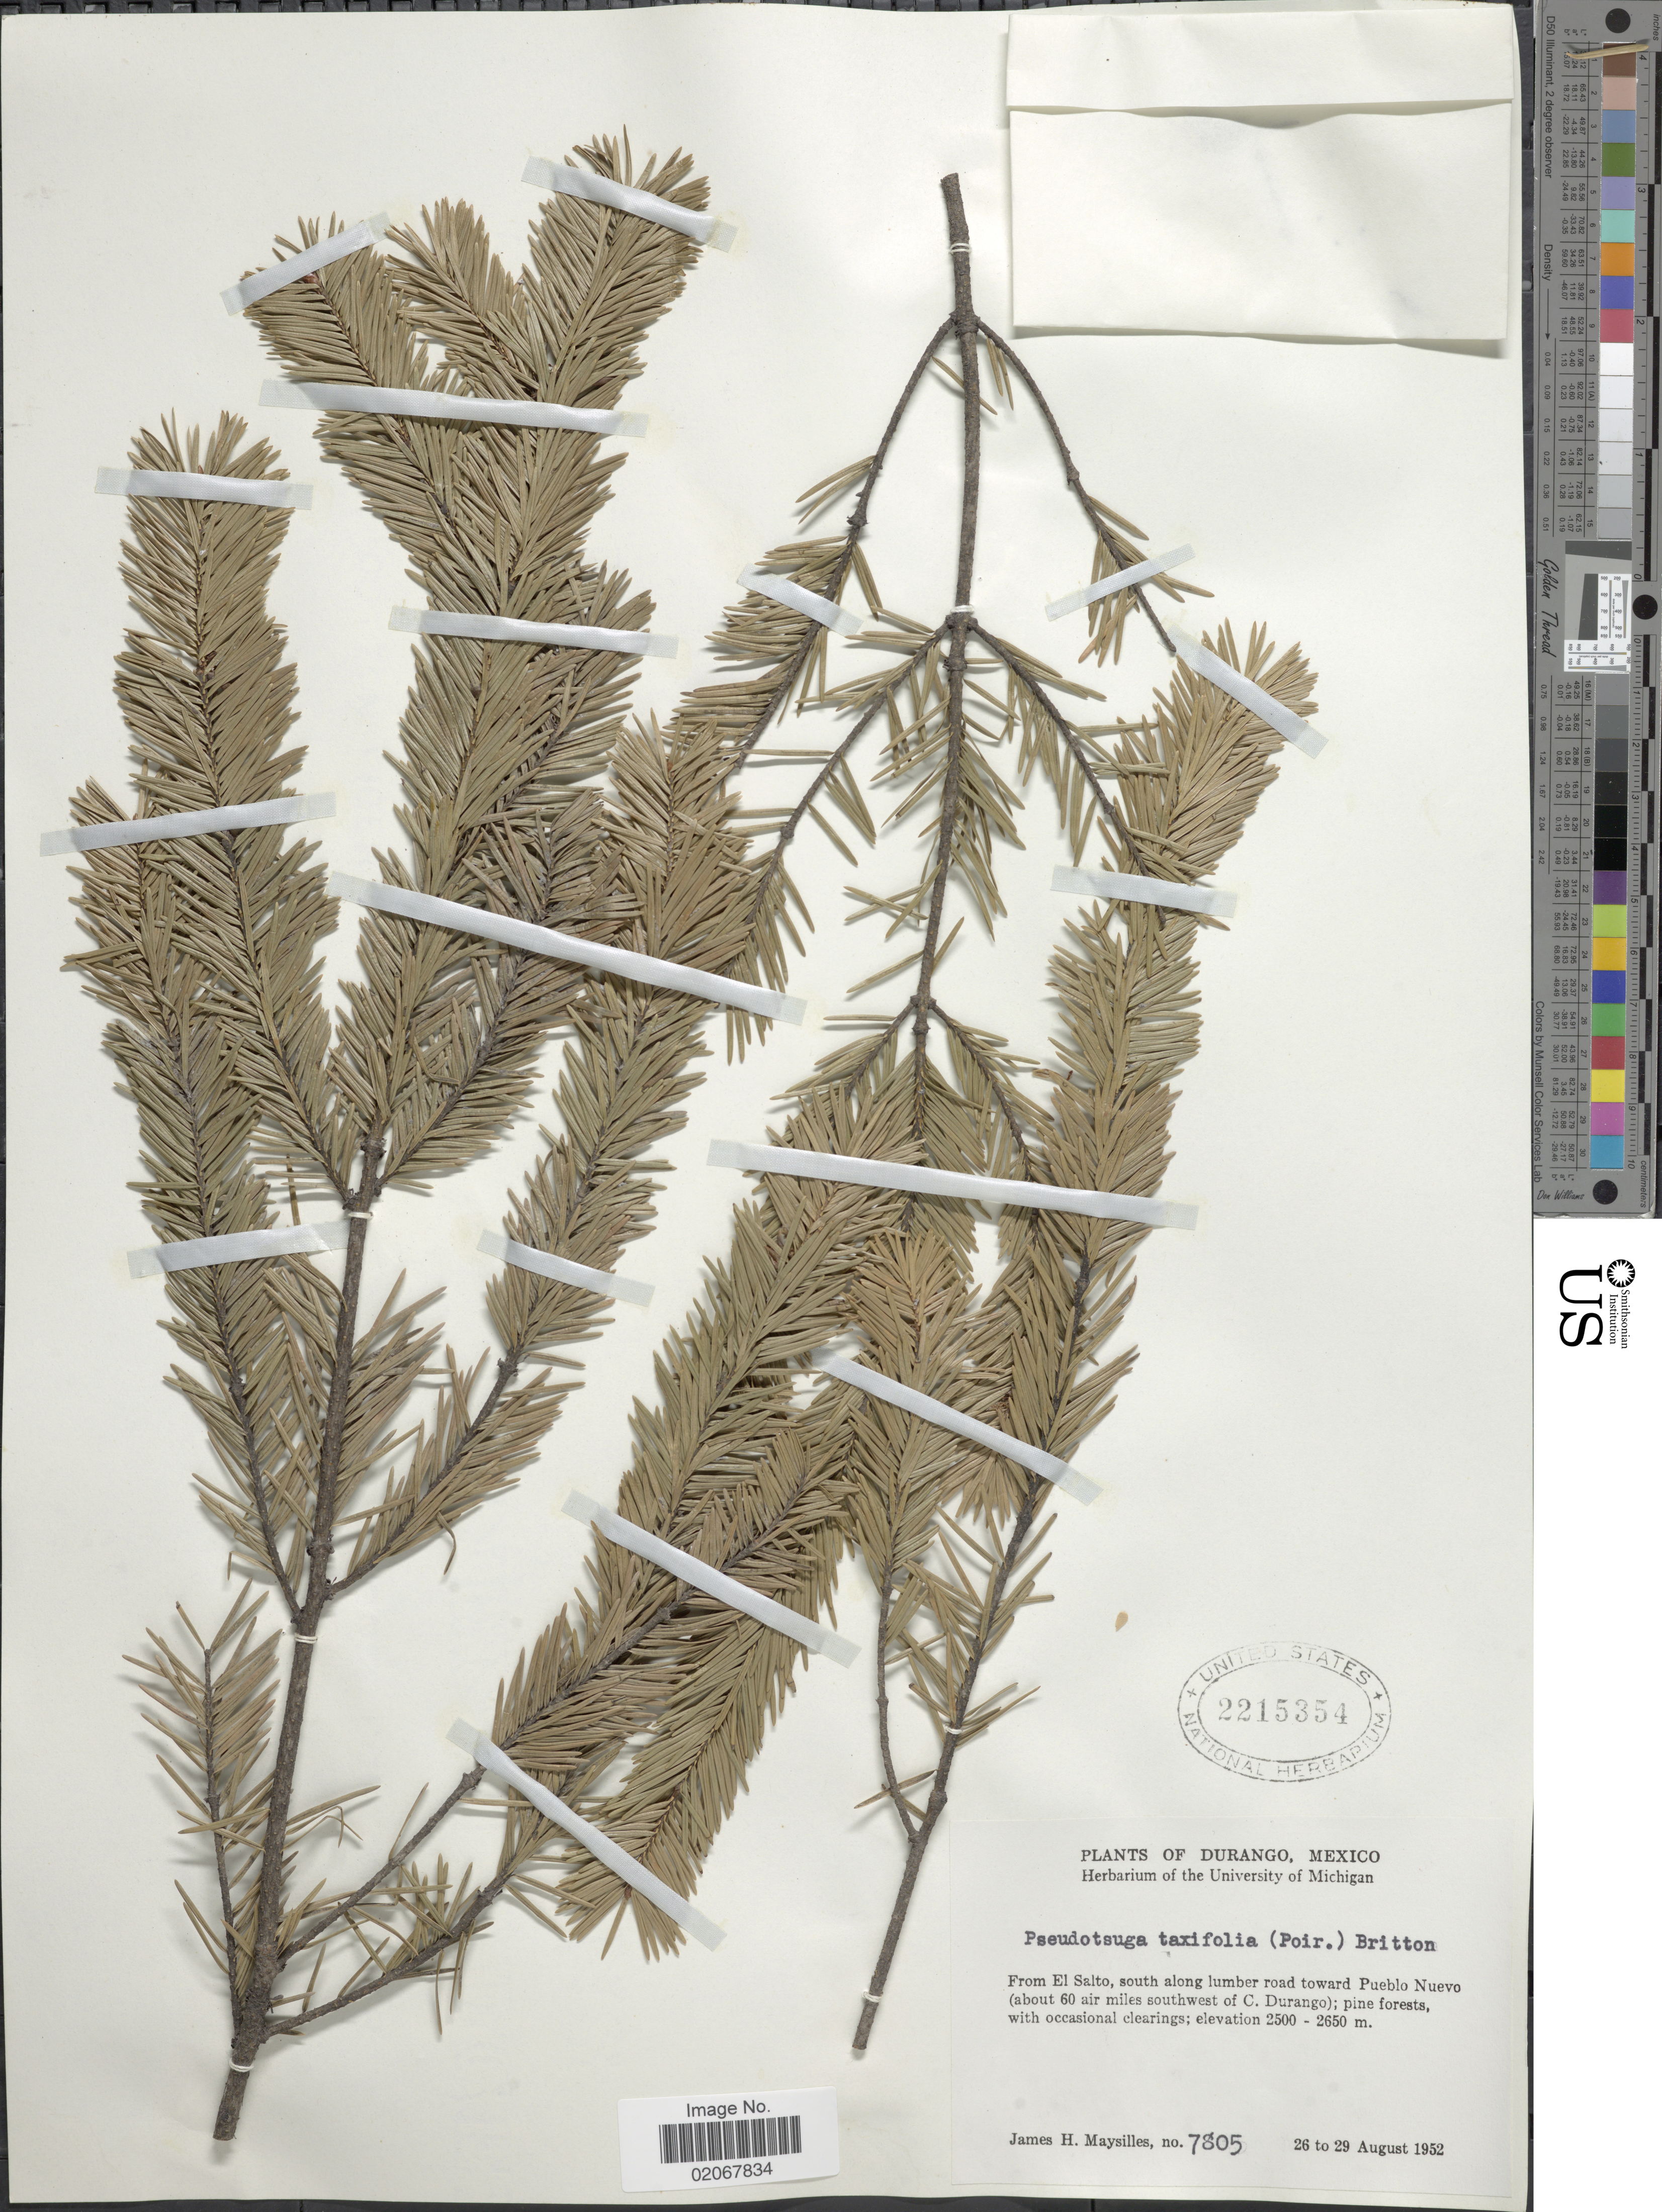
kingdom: Plantae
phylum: Tracheophyta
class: Pinopsida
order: Pinales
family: Pinaceae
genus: Pseudotsuga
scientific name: Pseudotsuga menziesii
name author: (Mirb.) Franco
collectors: J. Maysilles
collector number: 7805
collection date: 1952-08-26/1952-08-29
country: Mexico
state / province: Durango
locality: From El Salto, south along lumber road toward Pueblo Nuevo( about 60 air miles southwest of C. Durango)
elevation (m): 2500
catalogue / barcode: US 2215354